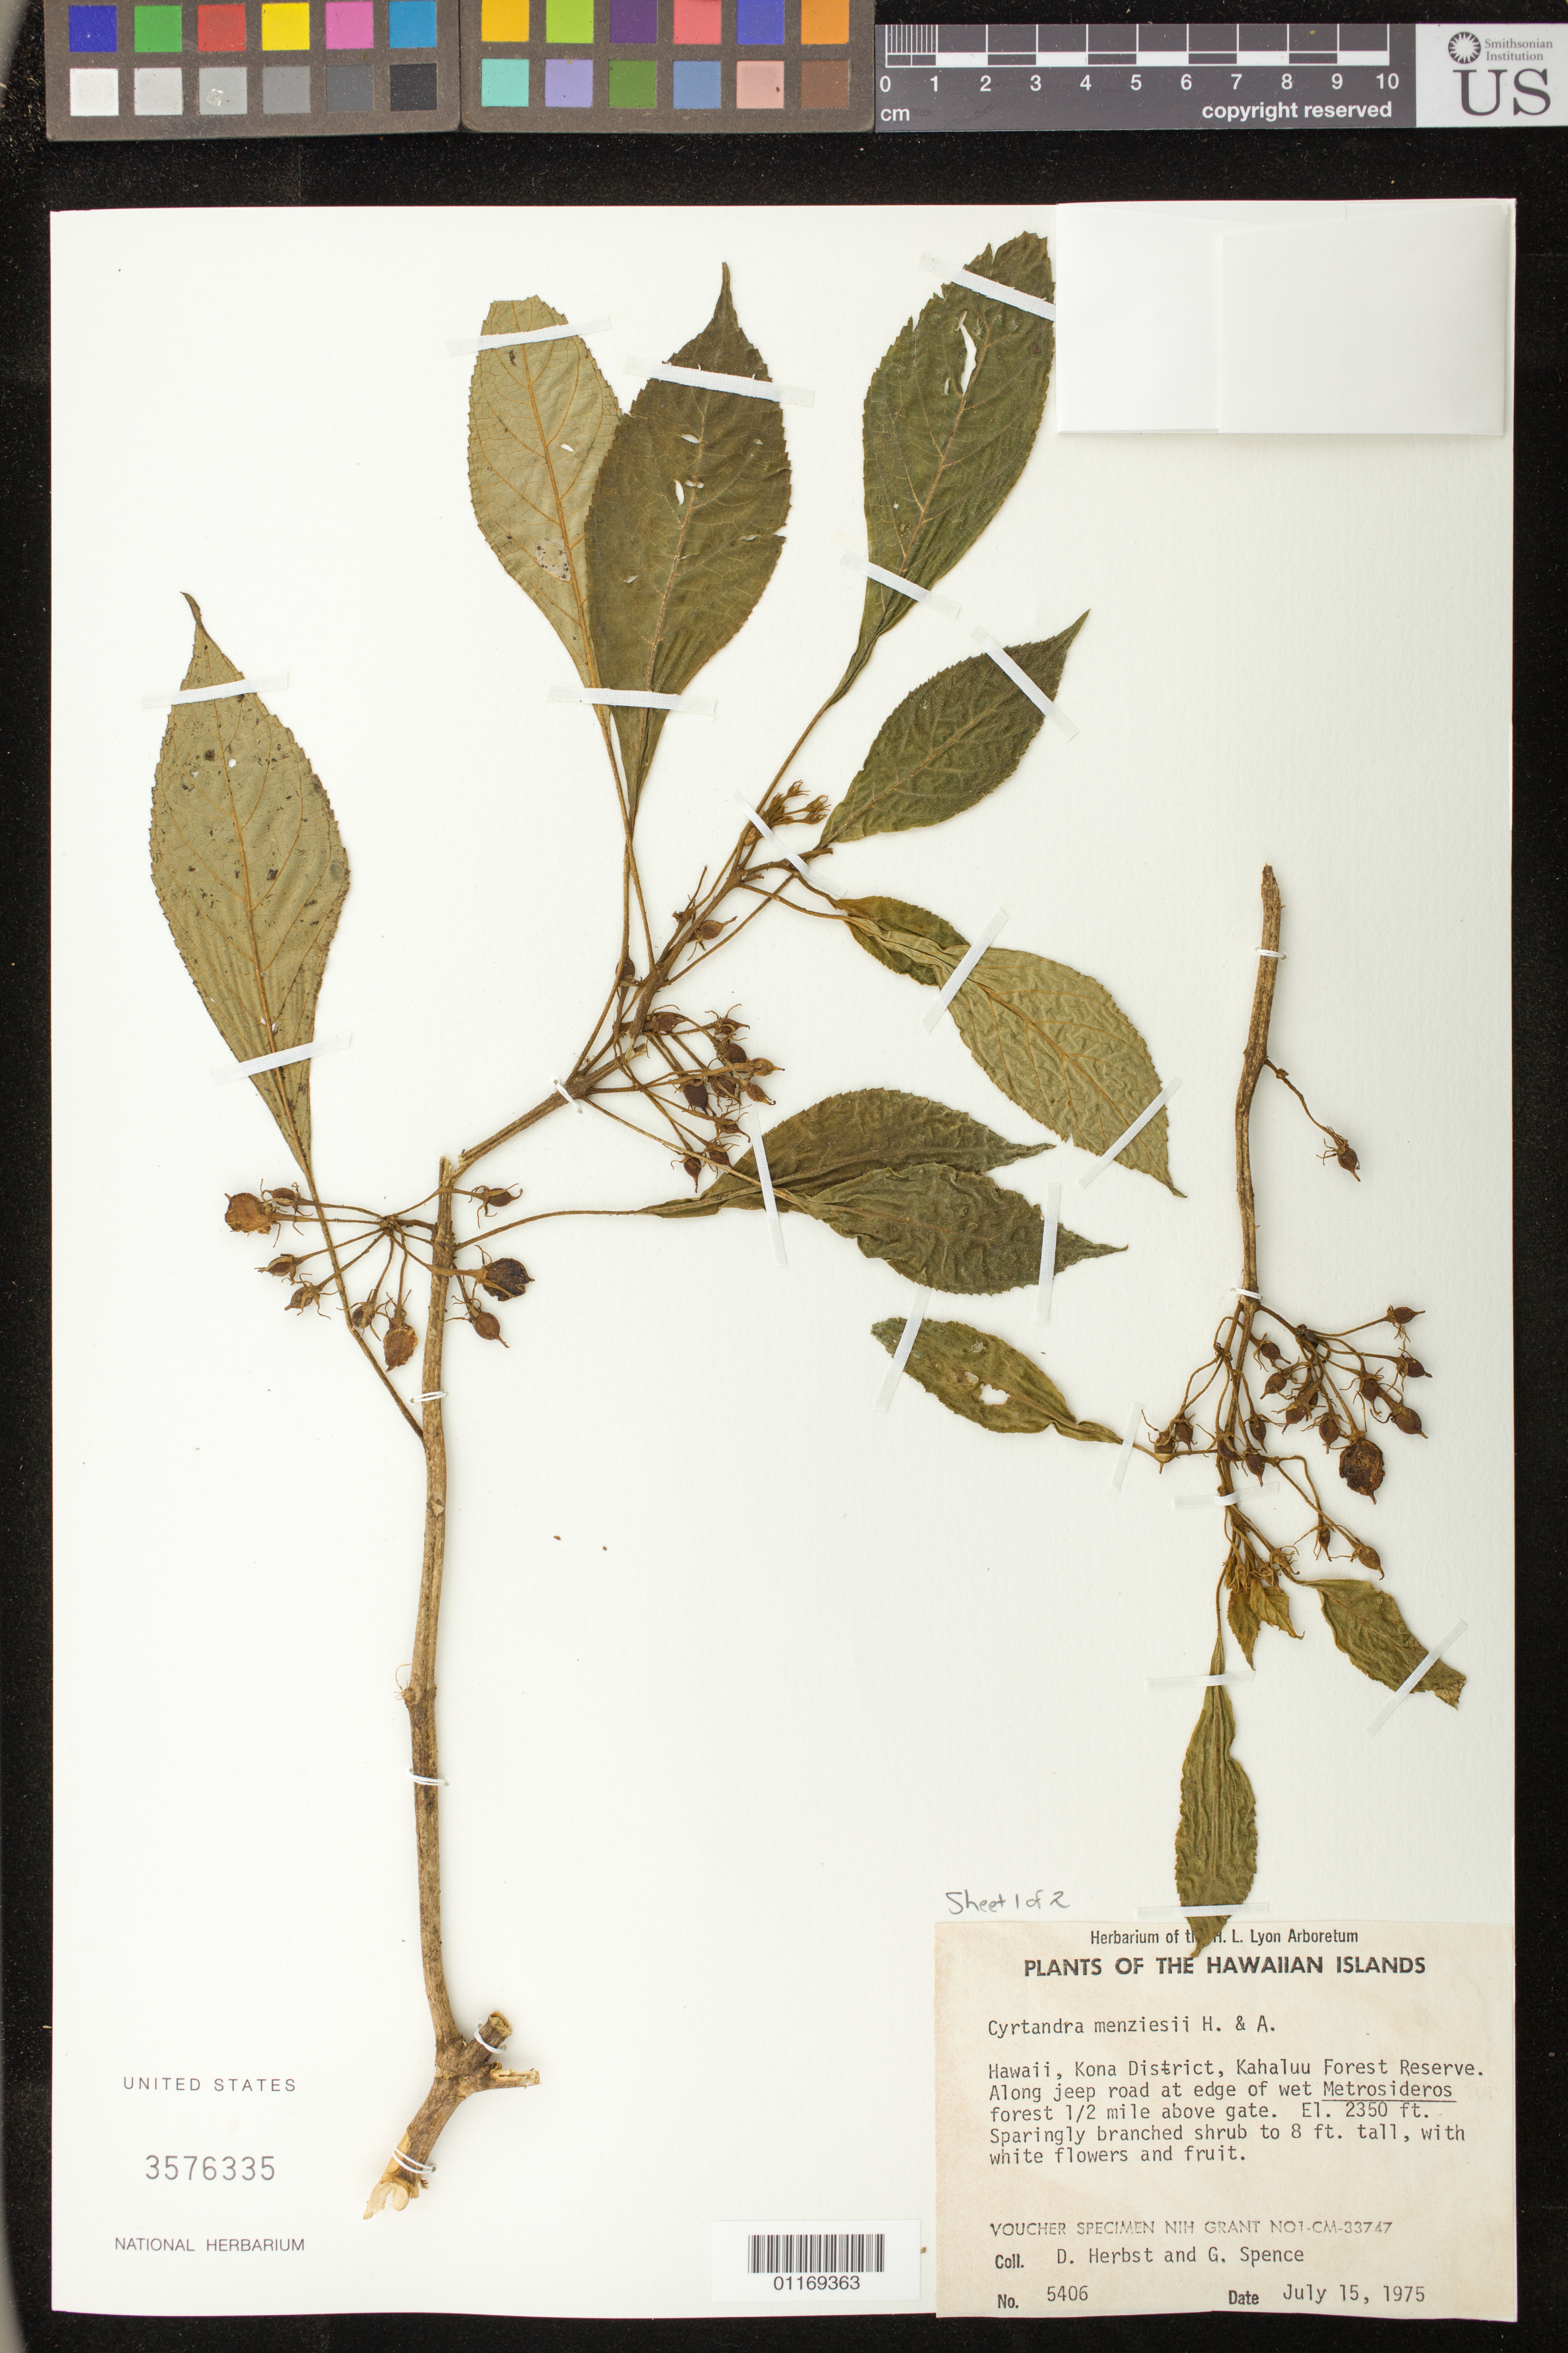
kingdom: Plantae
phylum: Tracheophyta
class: Magnoliopsida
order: Lamiales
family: Gesneriaceae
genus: Cyrtandra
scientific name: Cyrtandra menziesii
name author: Hook. & Arn.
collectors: D. R. Herbst & G. Spence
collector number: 5406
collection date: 1975-07-15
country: United States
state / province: Hawaii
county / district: Hawaii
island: Hawaii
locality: Kona District, Kahaluu Forest Reserve, along jeep road, 1/2 mile above gate.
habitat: Wet forest.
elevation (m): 716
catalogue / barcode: US 3576335